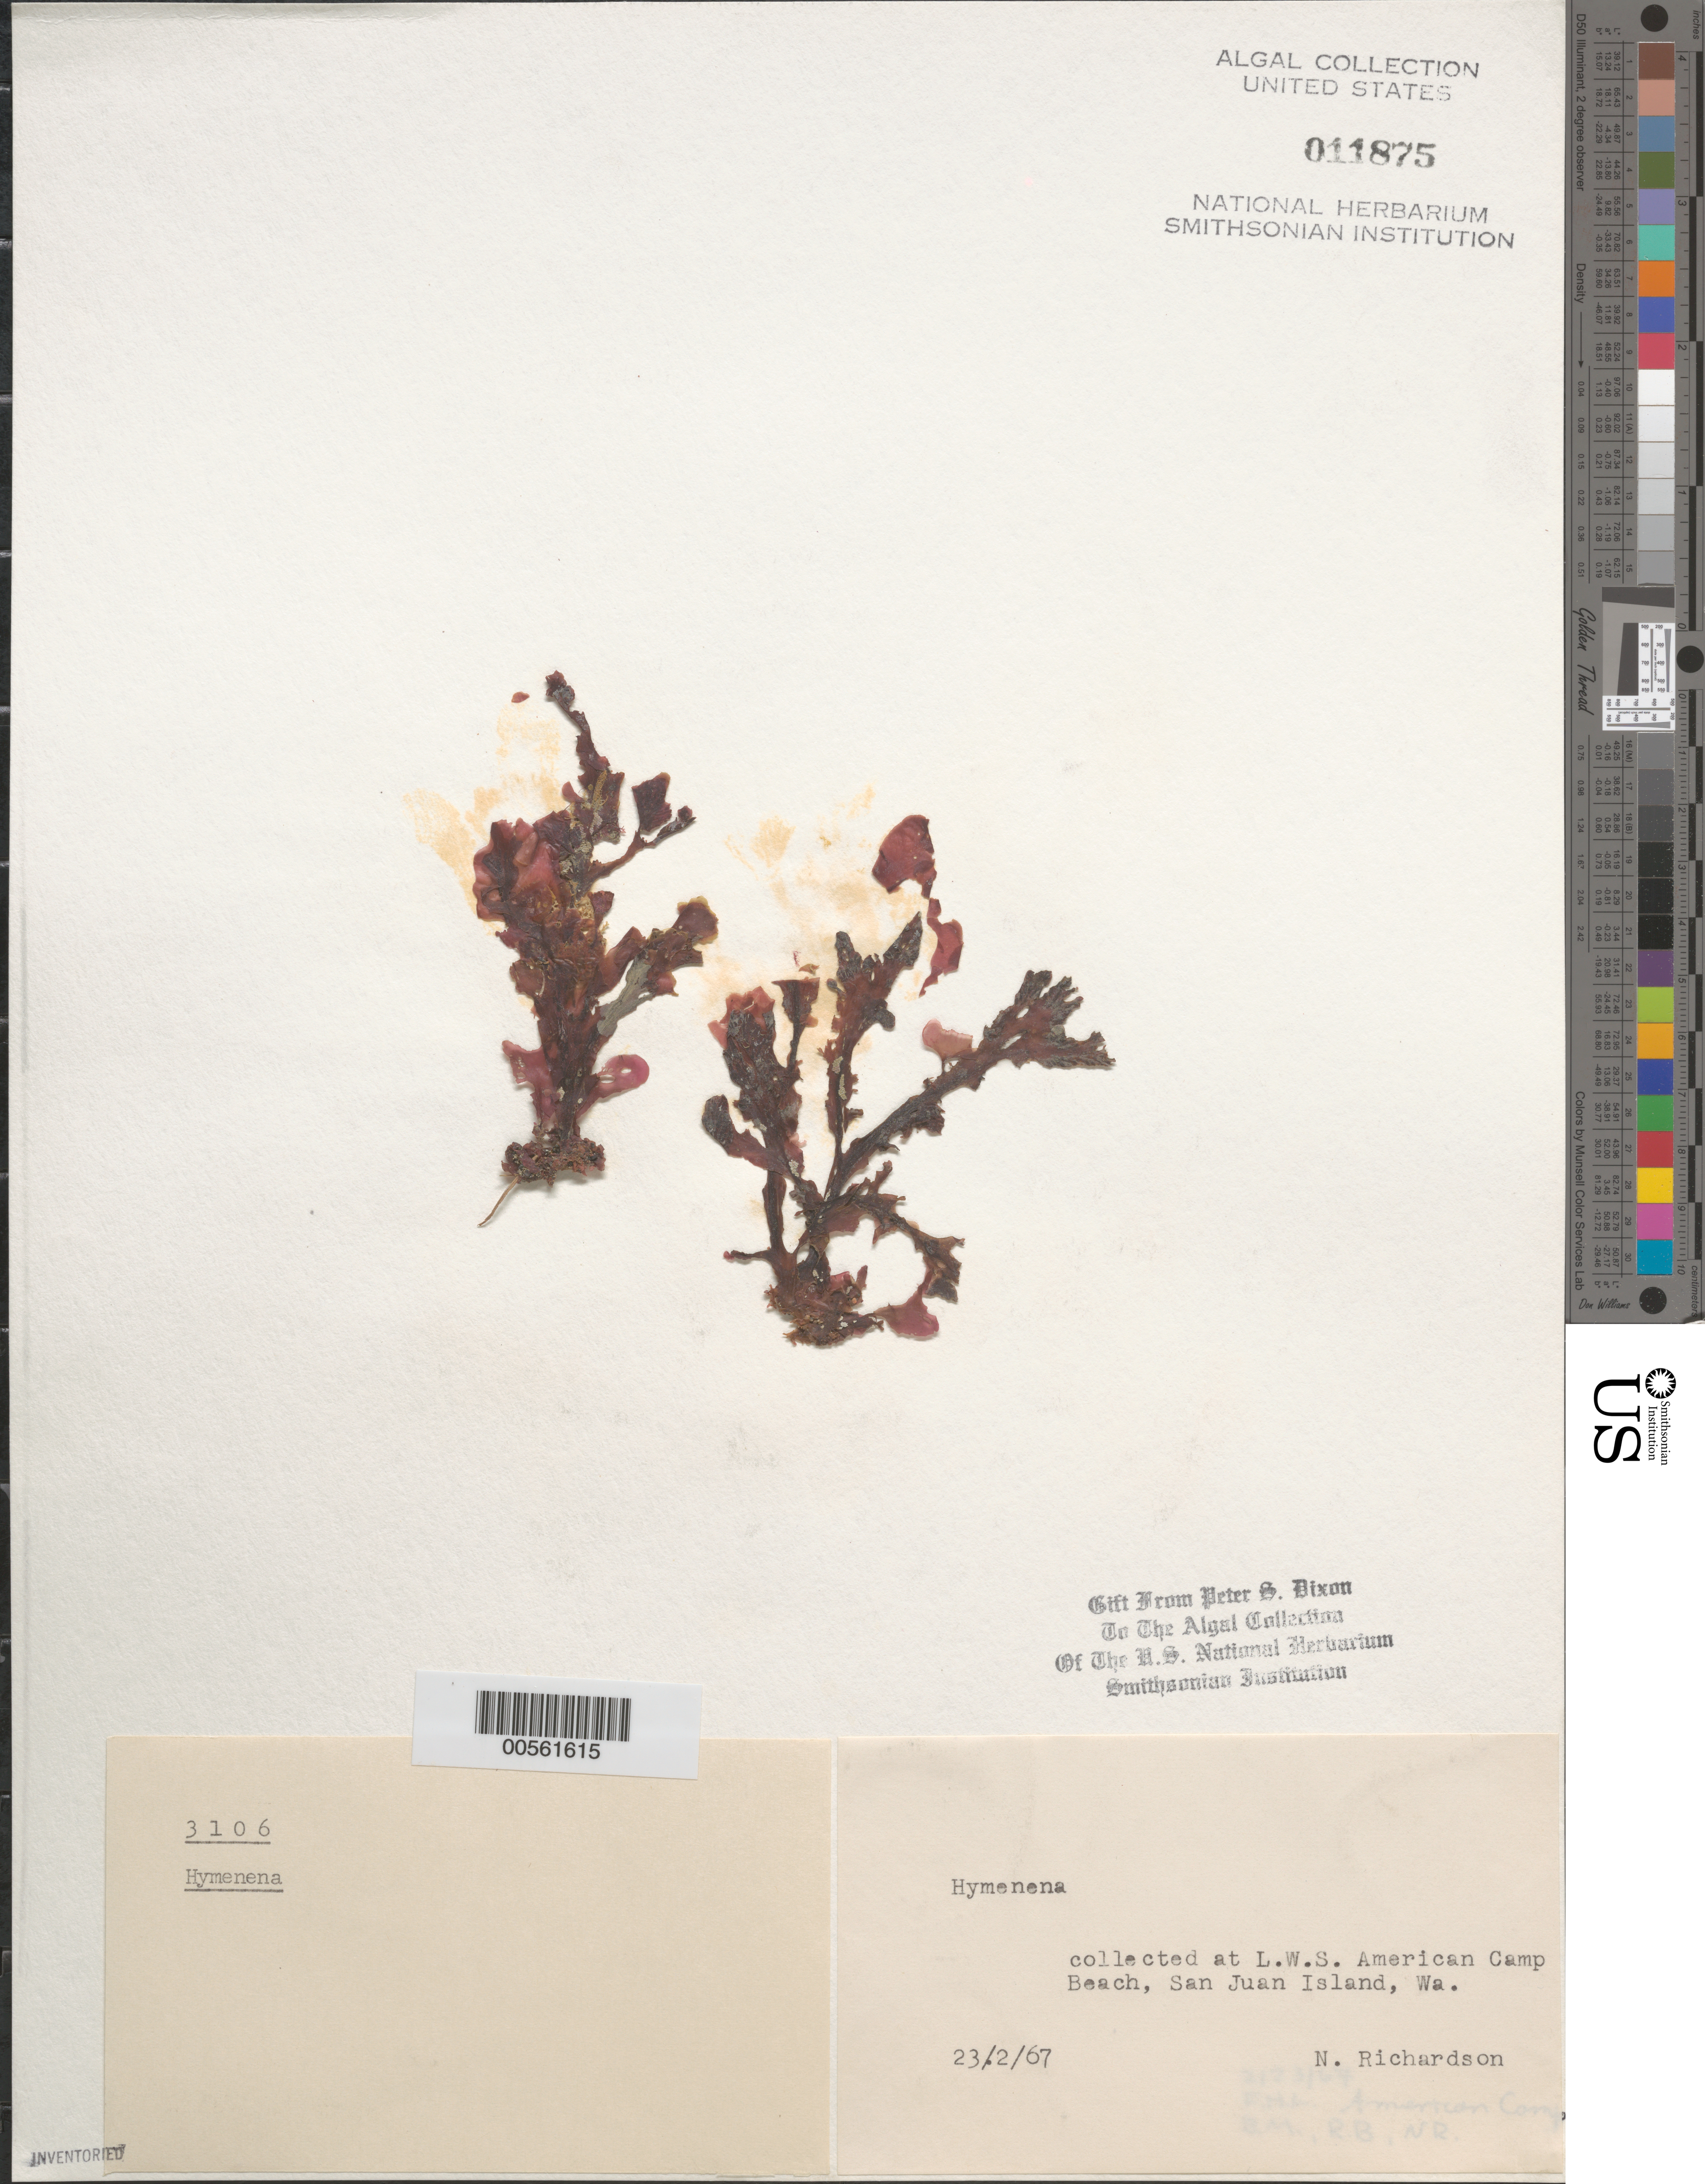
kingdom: Plantae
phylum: Rhodophyta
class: Florideophyceae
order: Ceramiales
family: Delesseriaceae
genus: Hymenena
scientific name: Hymenena sp.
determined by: Dixon, P. S.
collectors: N. Richardson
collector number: PSD 3106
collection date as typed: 23 Feb 1967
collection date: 1967-02-23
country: United States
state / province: Washington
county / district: San Juan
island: San Juan Island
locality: American Camp Beach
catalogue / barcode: US 11875